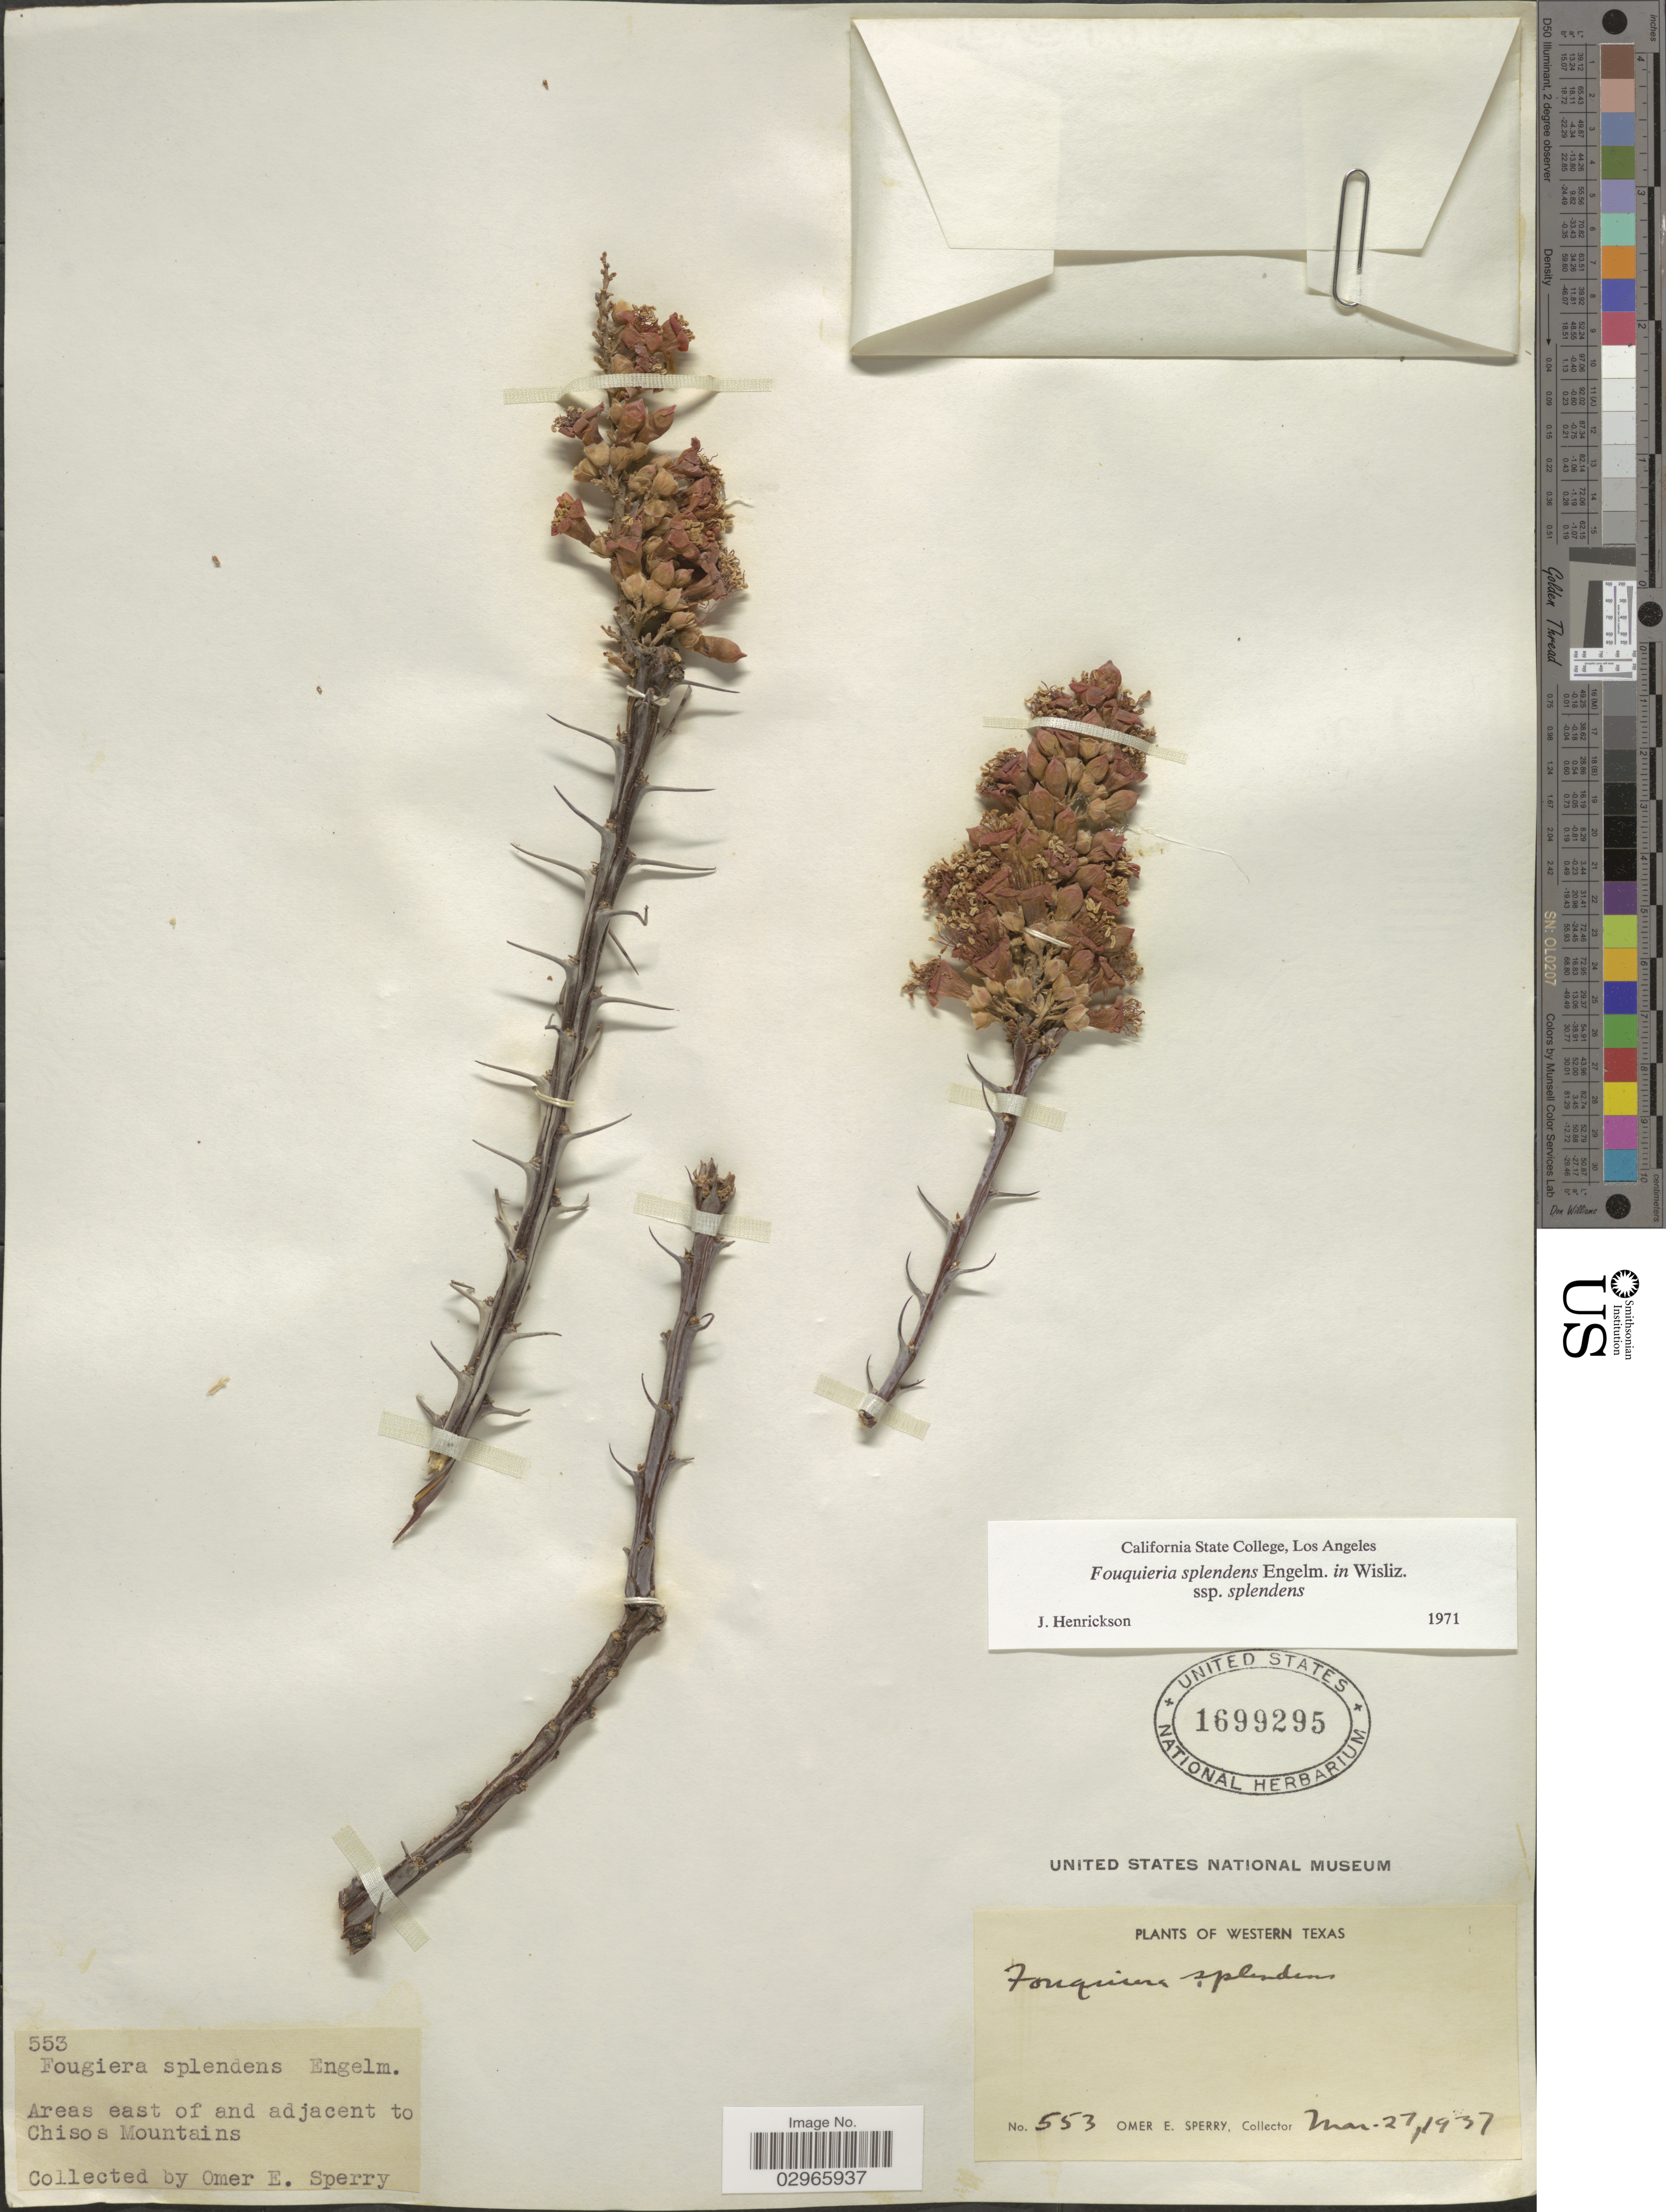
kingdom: Plantae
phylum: Tracheophyta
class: Magnoliopsida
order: Ericales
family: Fouquieriaceae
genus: Fouquieria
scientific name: Fouquieria splendens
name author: Engelm.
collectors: O. E. Sperry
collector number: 553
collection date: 1937-03-27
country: United States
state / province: Texas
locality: Western Texas. Areas east of and adjacent to Chisos Mountains.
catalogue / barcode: US 1699295